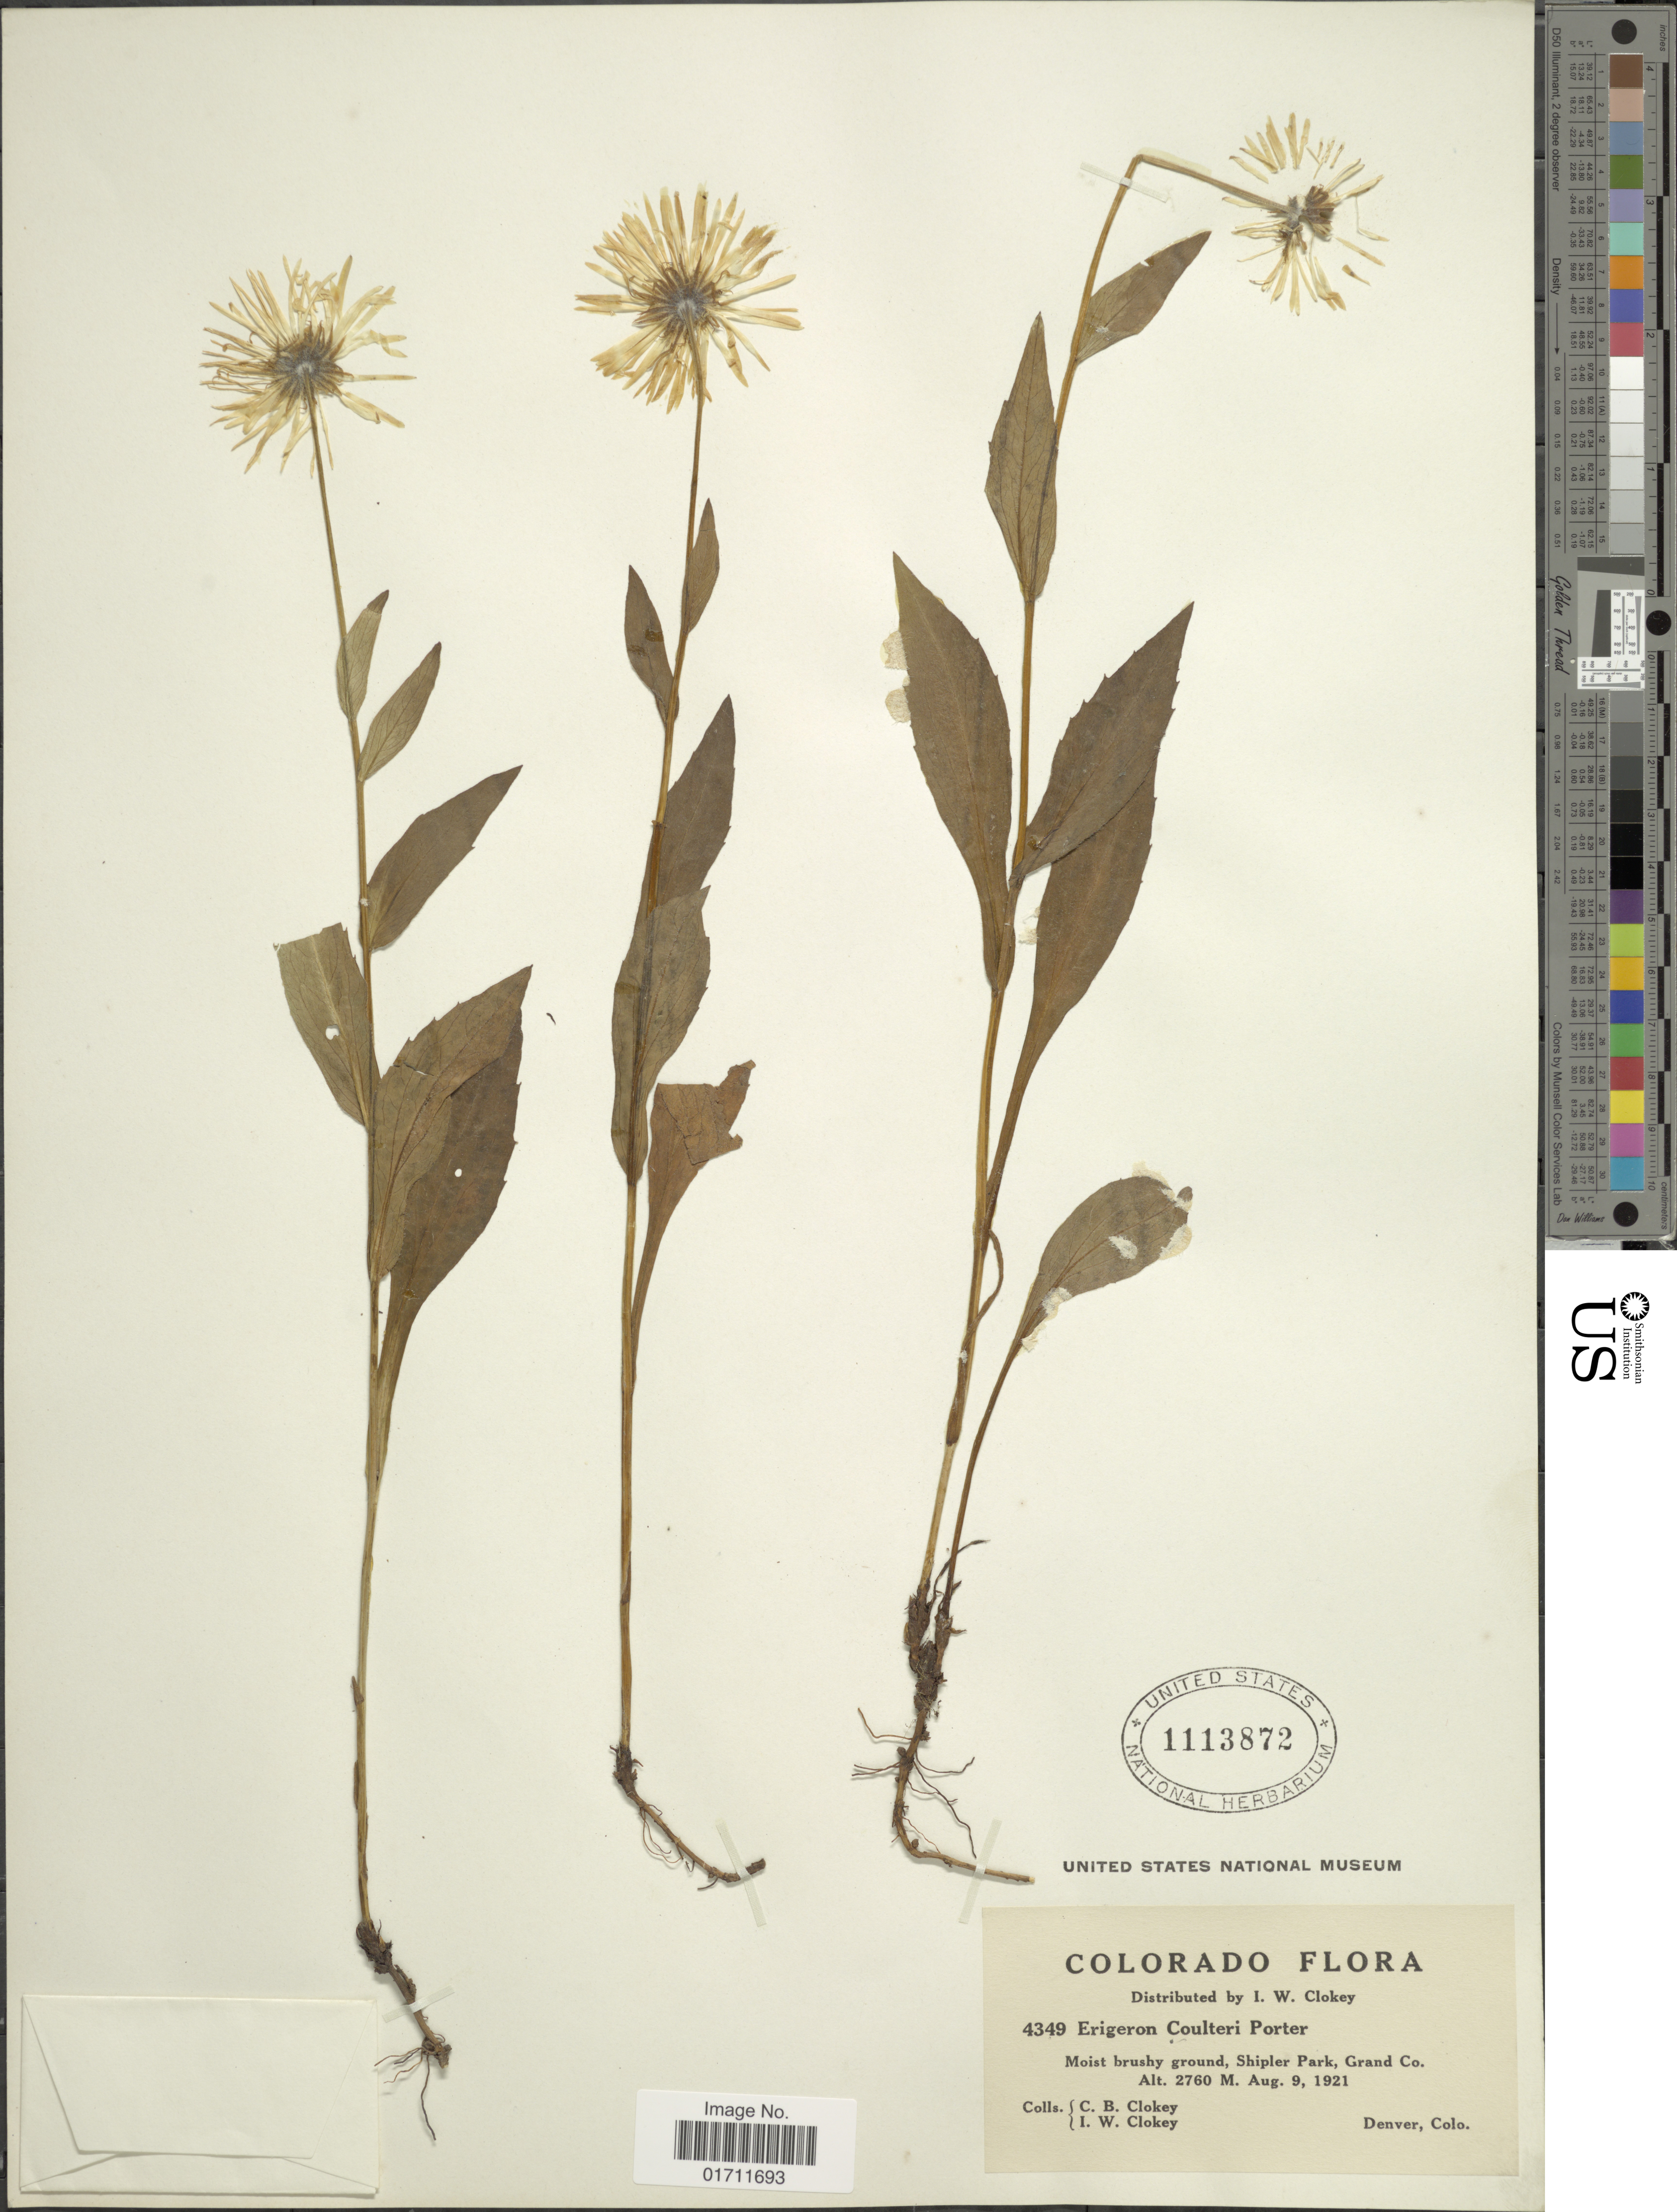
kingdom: Plantae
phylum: Tracheophyta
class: Magnoliopsida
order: Asterales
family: Asteraceae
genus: Erigeron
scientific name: Erigeron coulteri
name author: Porter in Porter & J.M. Coult.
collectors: C. Clokey & I. W. Clokey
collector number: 4349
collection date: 1921-08-09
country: United States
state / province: Colorado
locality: Moist brushy ground, Shipler Park, Grand Co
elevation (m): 2760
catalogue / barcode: US 1113872